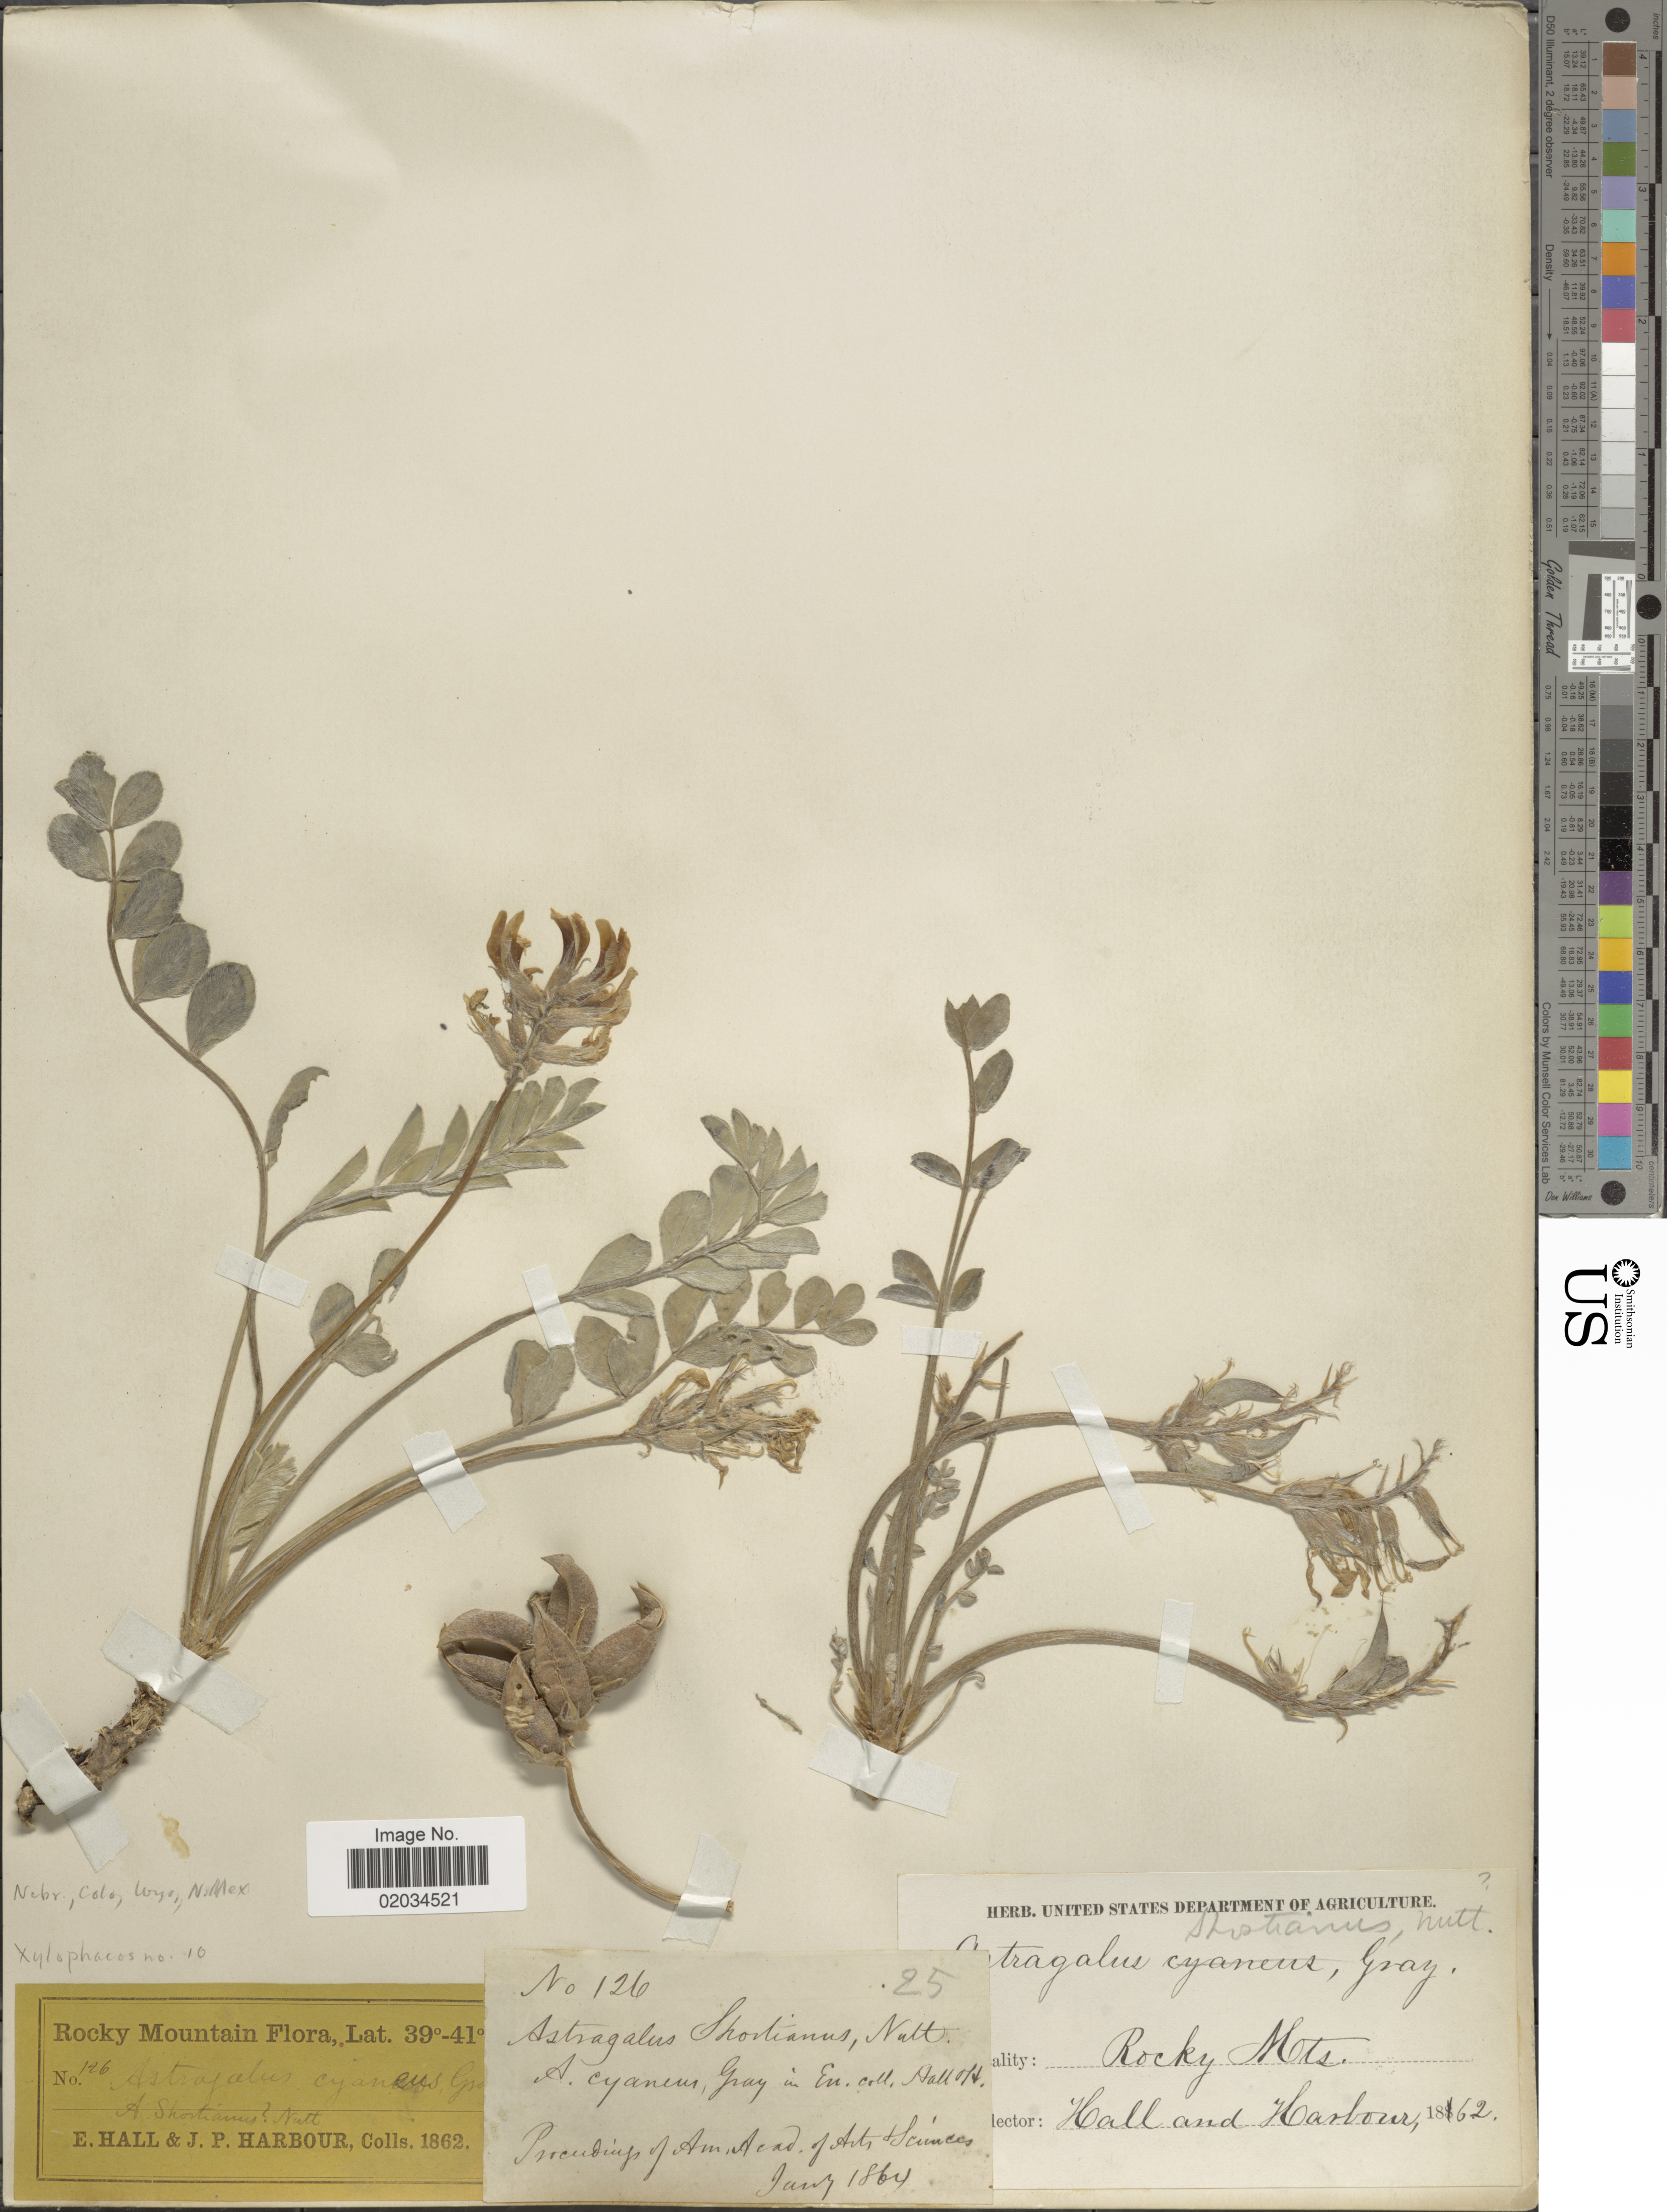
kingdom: Plantae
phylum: Tracheophyta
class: Magnoliopsida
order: Fabales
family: Fabaceae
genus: Astragalus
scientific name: Astragalus shortianus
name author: Nutt.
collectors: E. Hall & J. Harbour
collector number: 126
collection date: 1864-01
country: United States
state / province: Colorado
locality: Rocky Mtns.